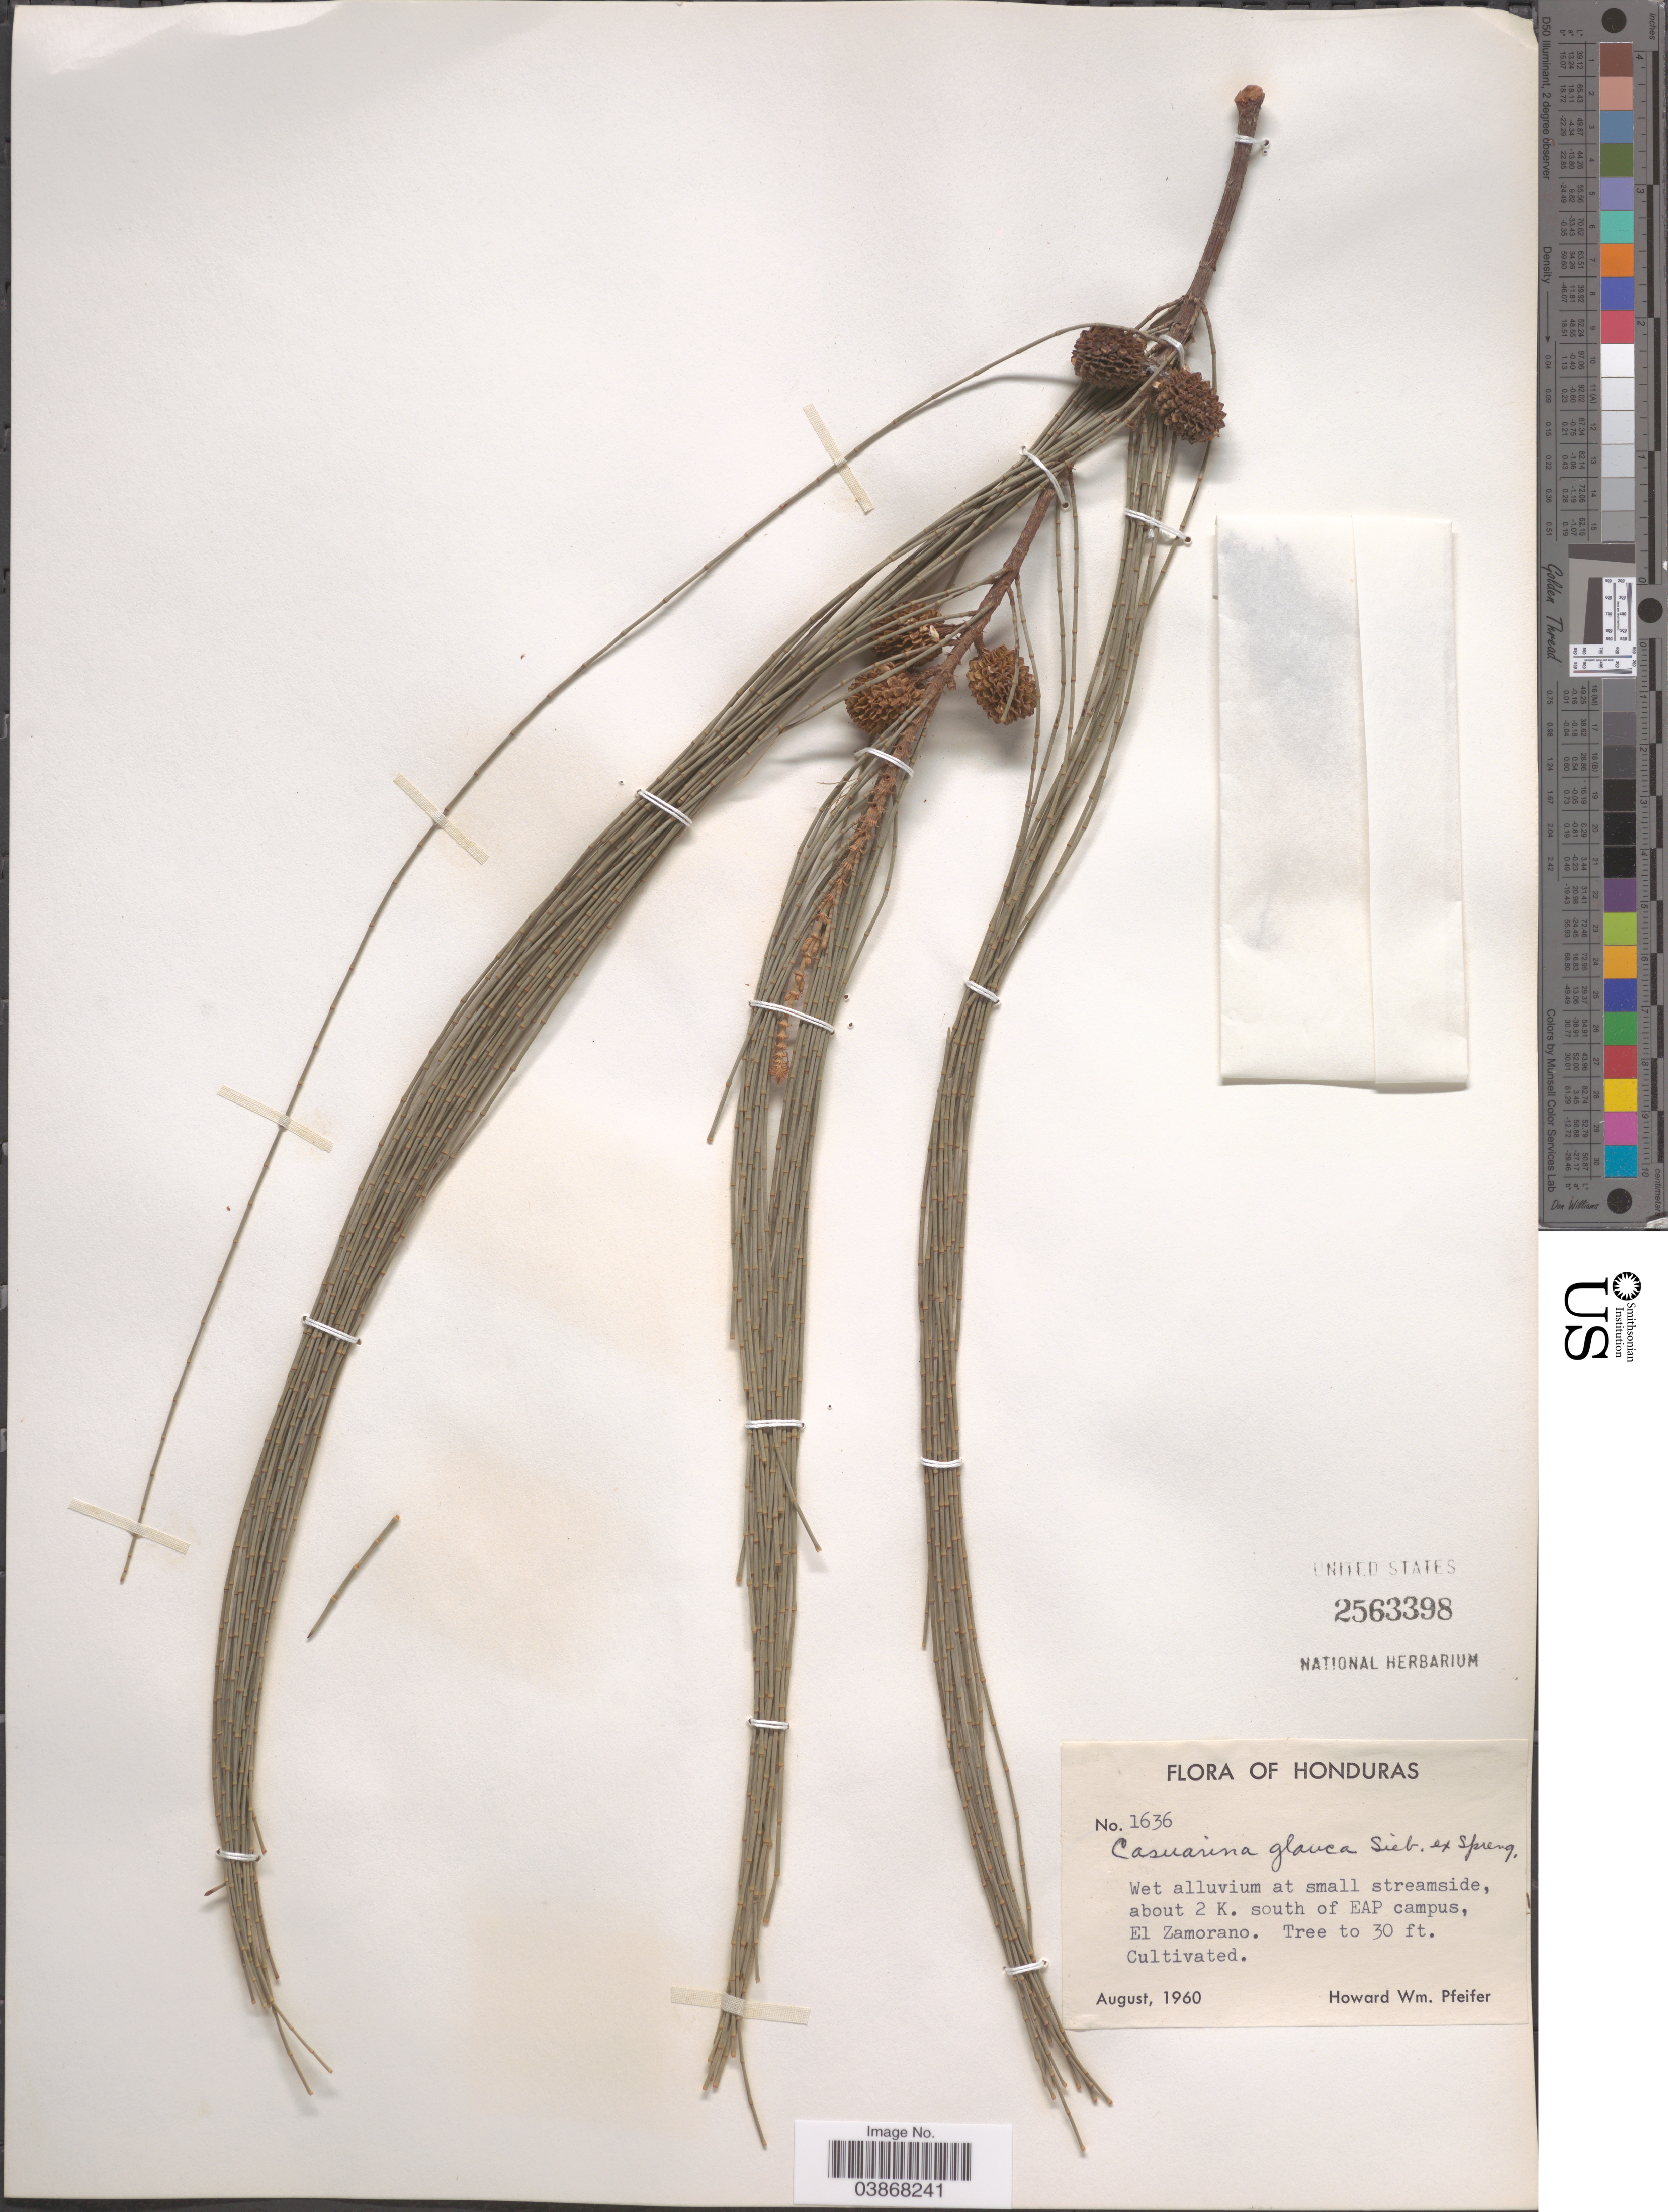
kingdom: Plantae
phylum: Tracheophyta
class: Magnoliopsida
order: Fagales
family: Casuarinaceae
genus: Casuarina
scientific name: Casuarina glauca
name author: Sieber ex Spreng.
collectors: H. W. Pfeifer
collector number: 1636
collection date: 1960-08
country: Honduras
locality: About 2 K. south of EAP campus, El Zamorano.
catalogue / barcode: US 2563398